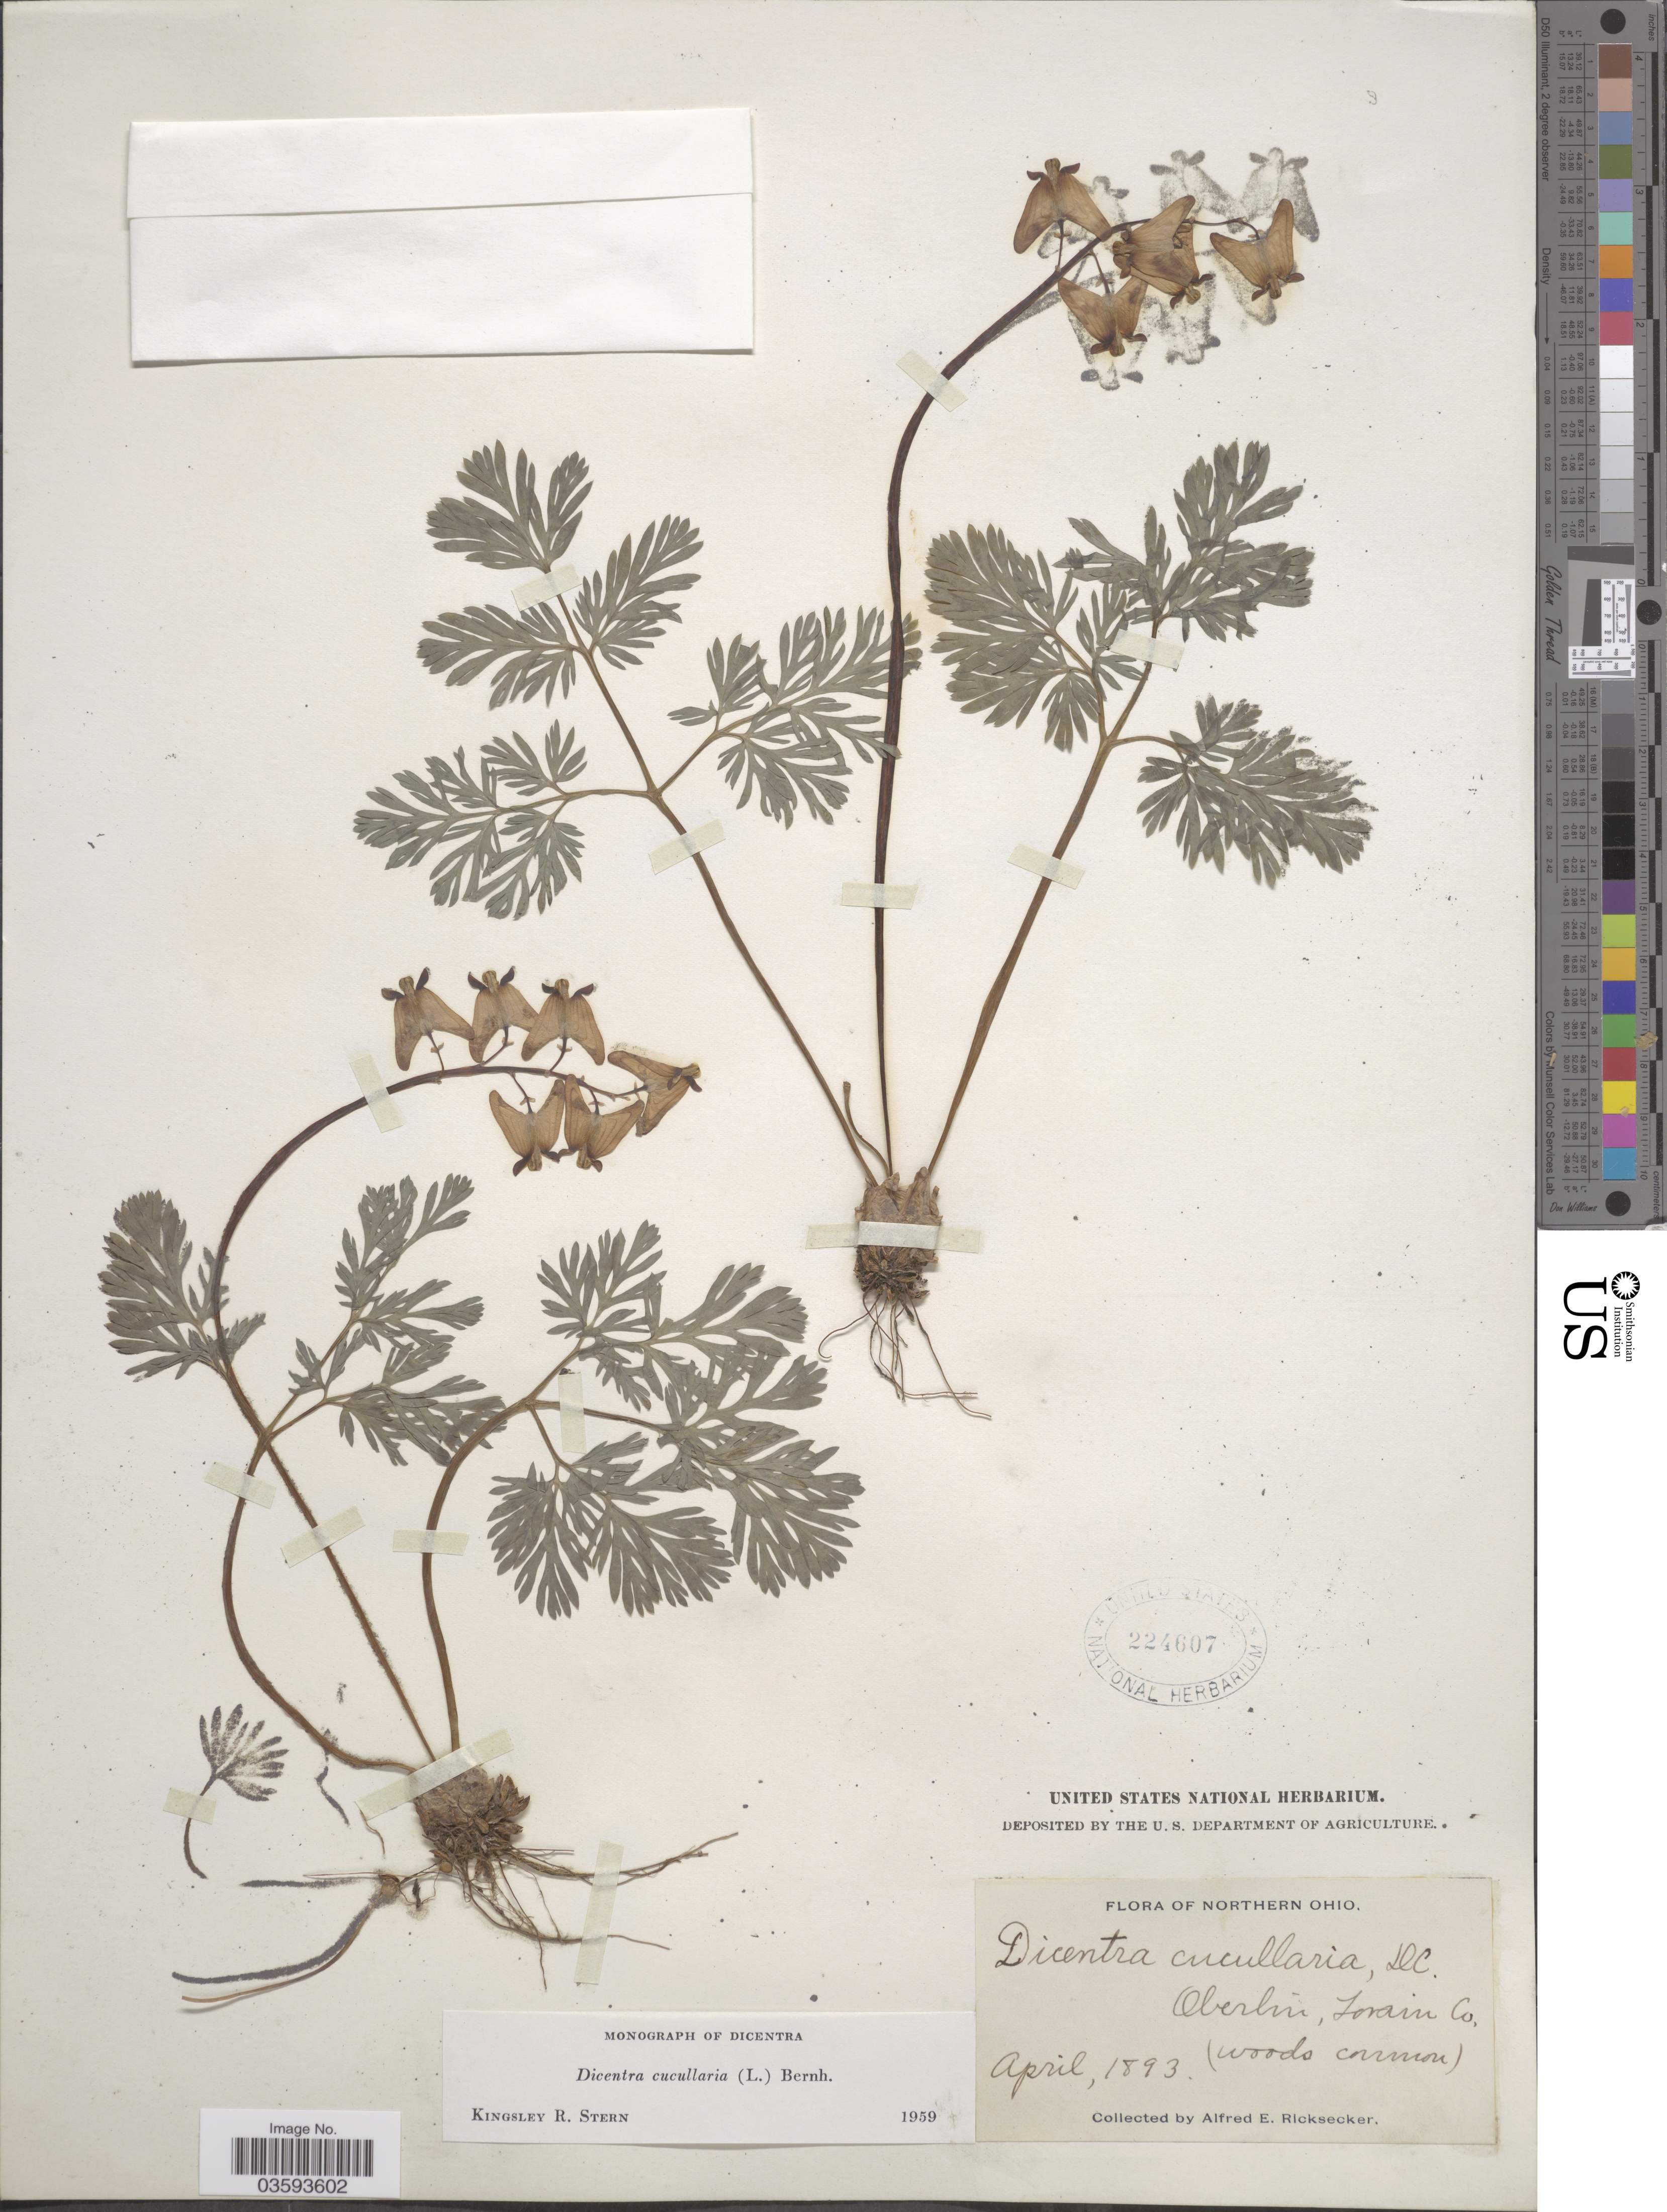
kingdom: Plantae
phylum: Tracheophyta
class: Magnoliopsida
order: Ranunculales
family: Papaveraceae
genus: Dicentra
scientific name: Dicentra cucullaria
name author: (L.) Bernh.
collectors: A. E. Ricksecker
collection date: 1893-04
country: United States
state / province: Ohio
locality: Northern Ohio. Oberlin, Lorain Co.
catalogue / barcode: US 224607